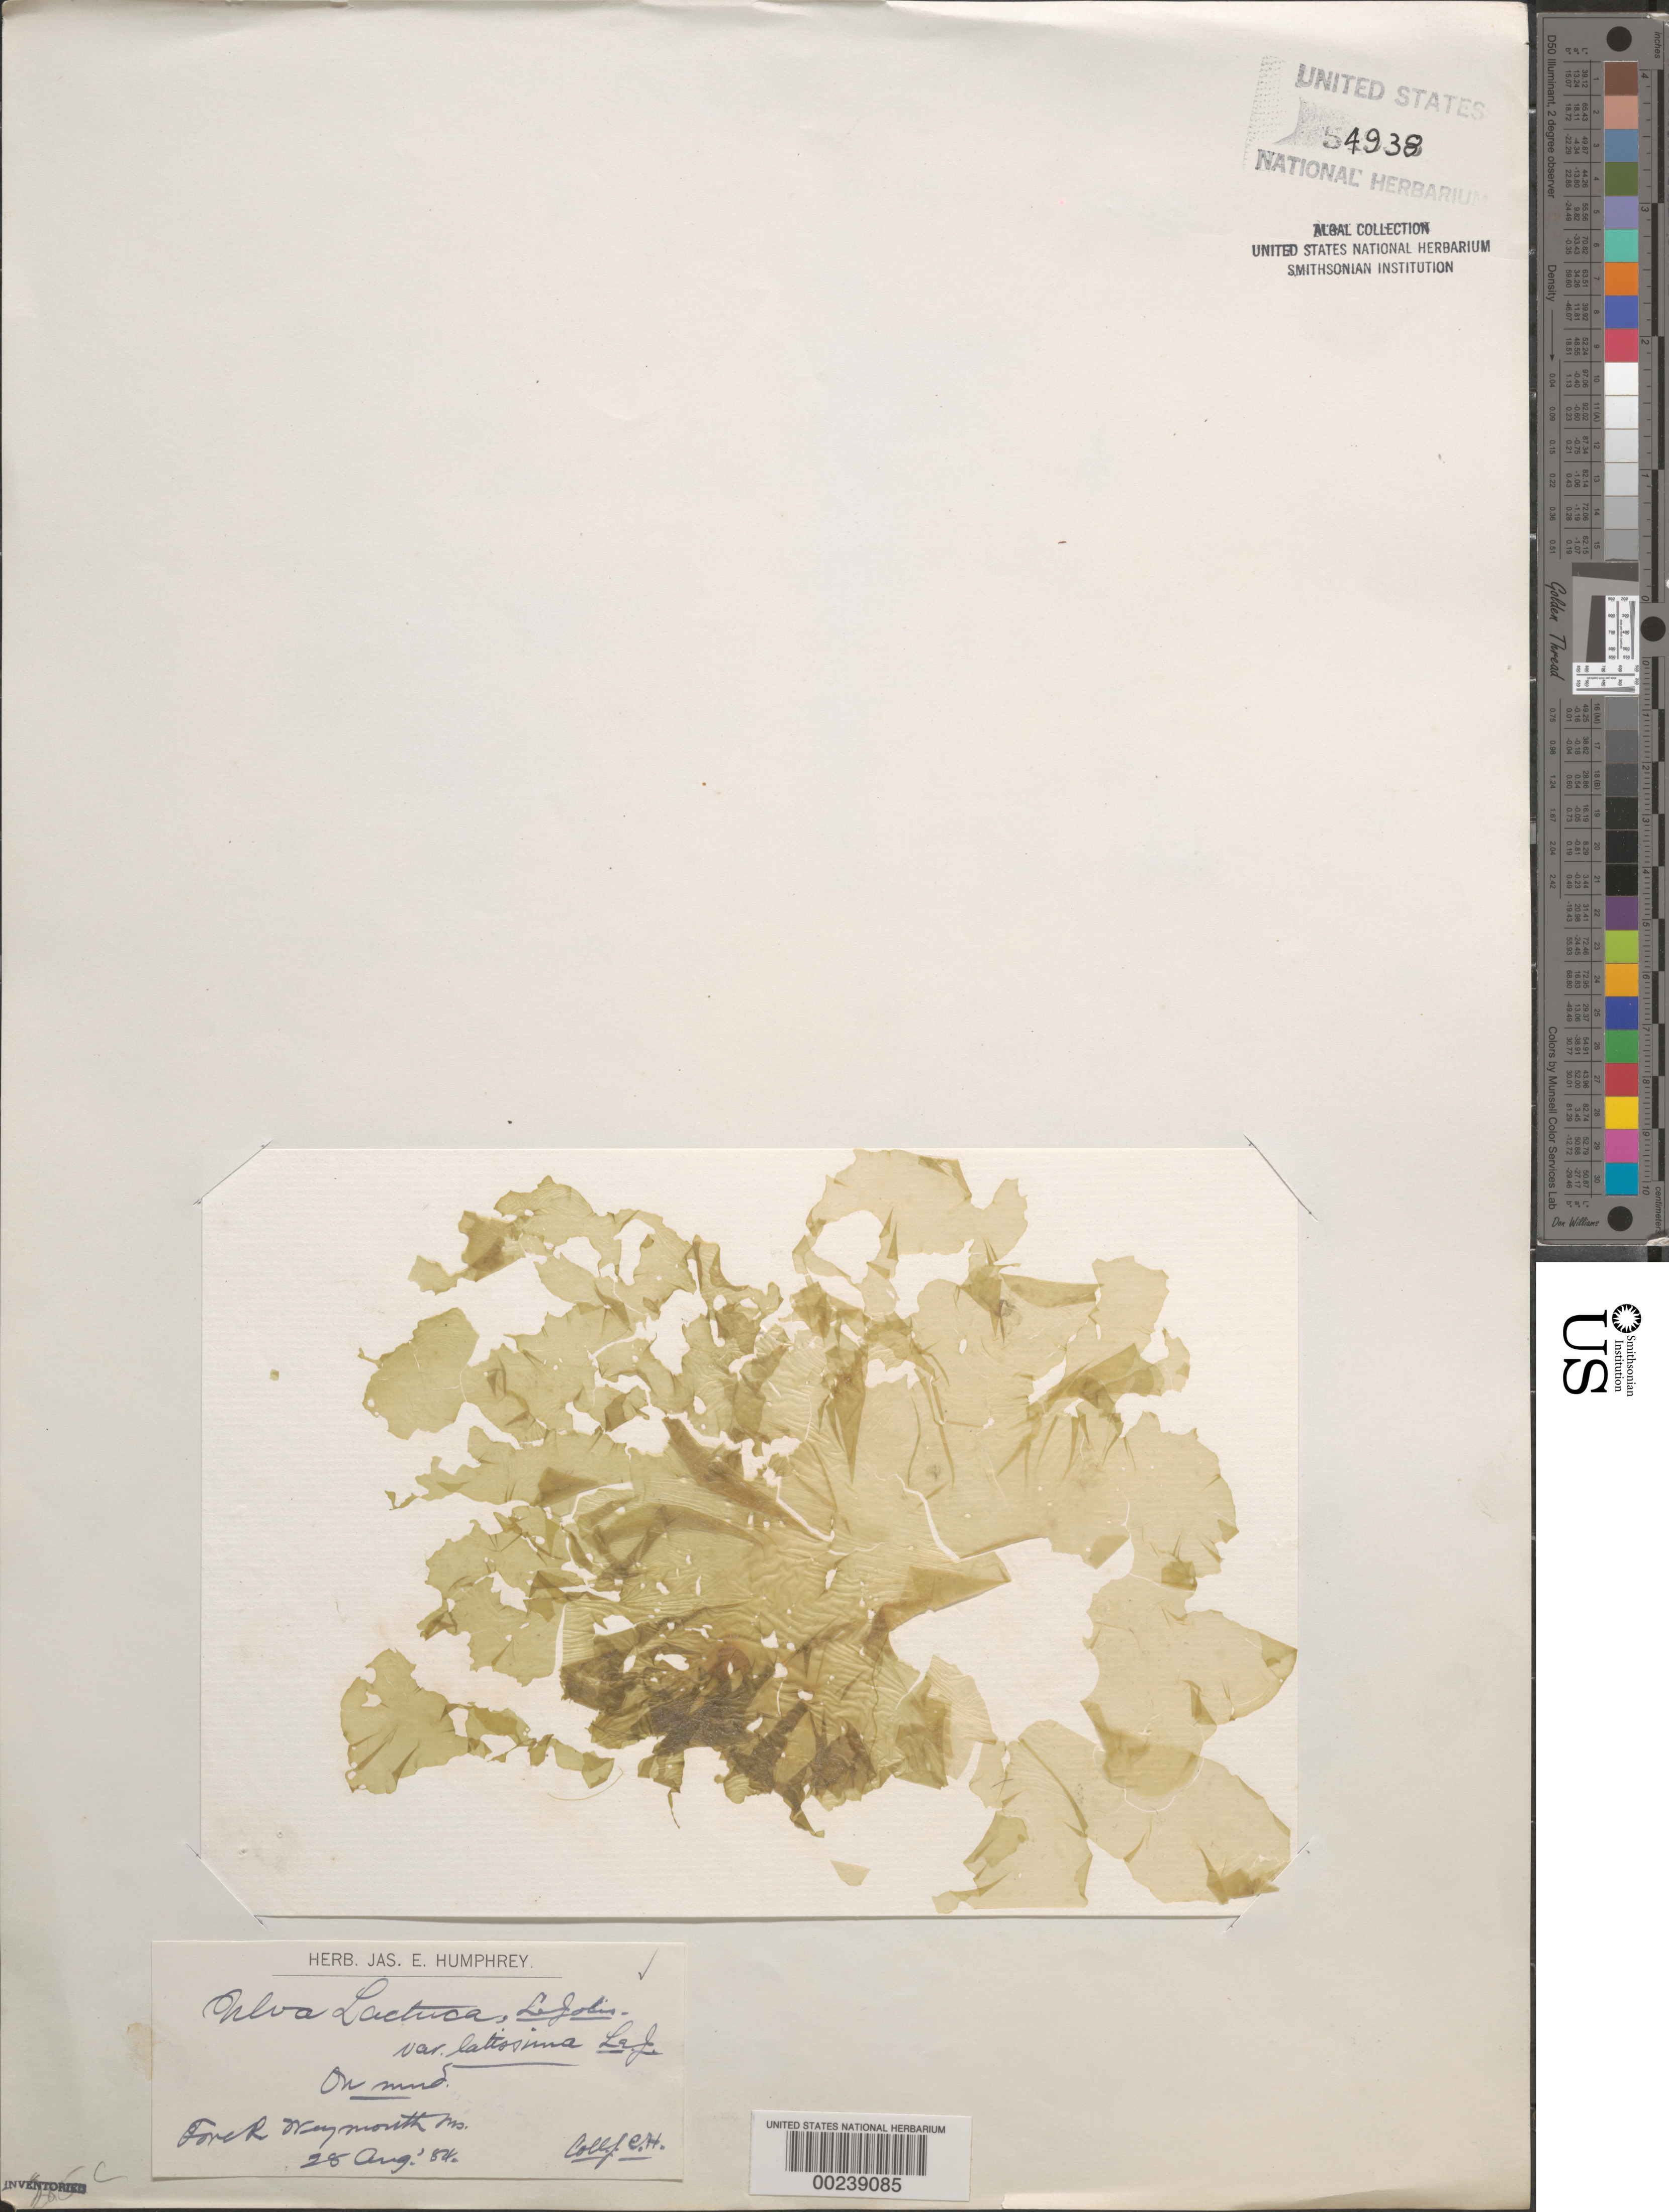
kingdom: Plantae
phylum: Chlorophyta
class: Ulvophyceae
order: Ulvales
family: Ulvaceae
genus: Ulva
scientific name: Ulva lactuca var. latissima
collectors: J. Humphrey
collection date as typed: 28 Aug 1884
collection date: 1884-08-28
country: United States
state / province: Massachusetts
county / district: Norfolk County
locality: Weymouth, Fore River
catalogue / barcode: US 54938